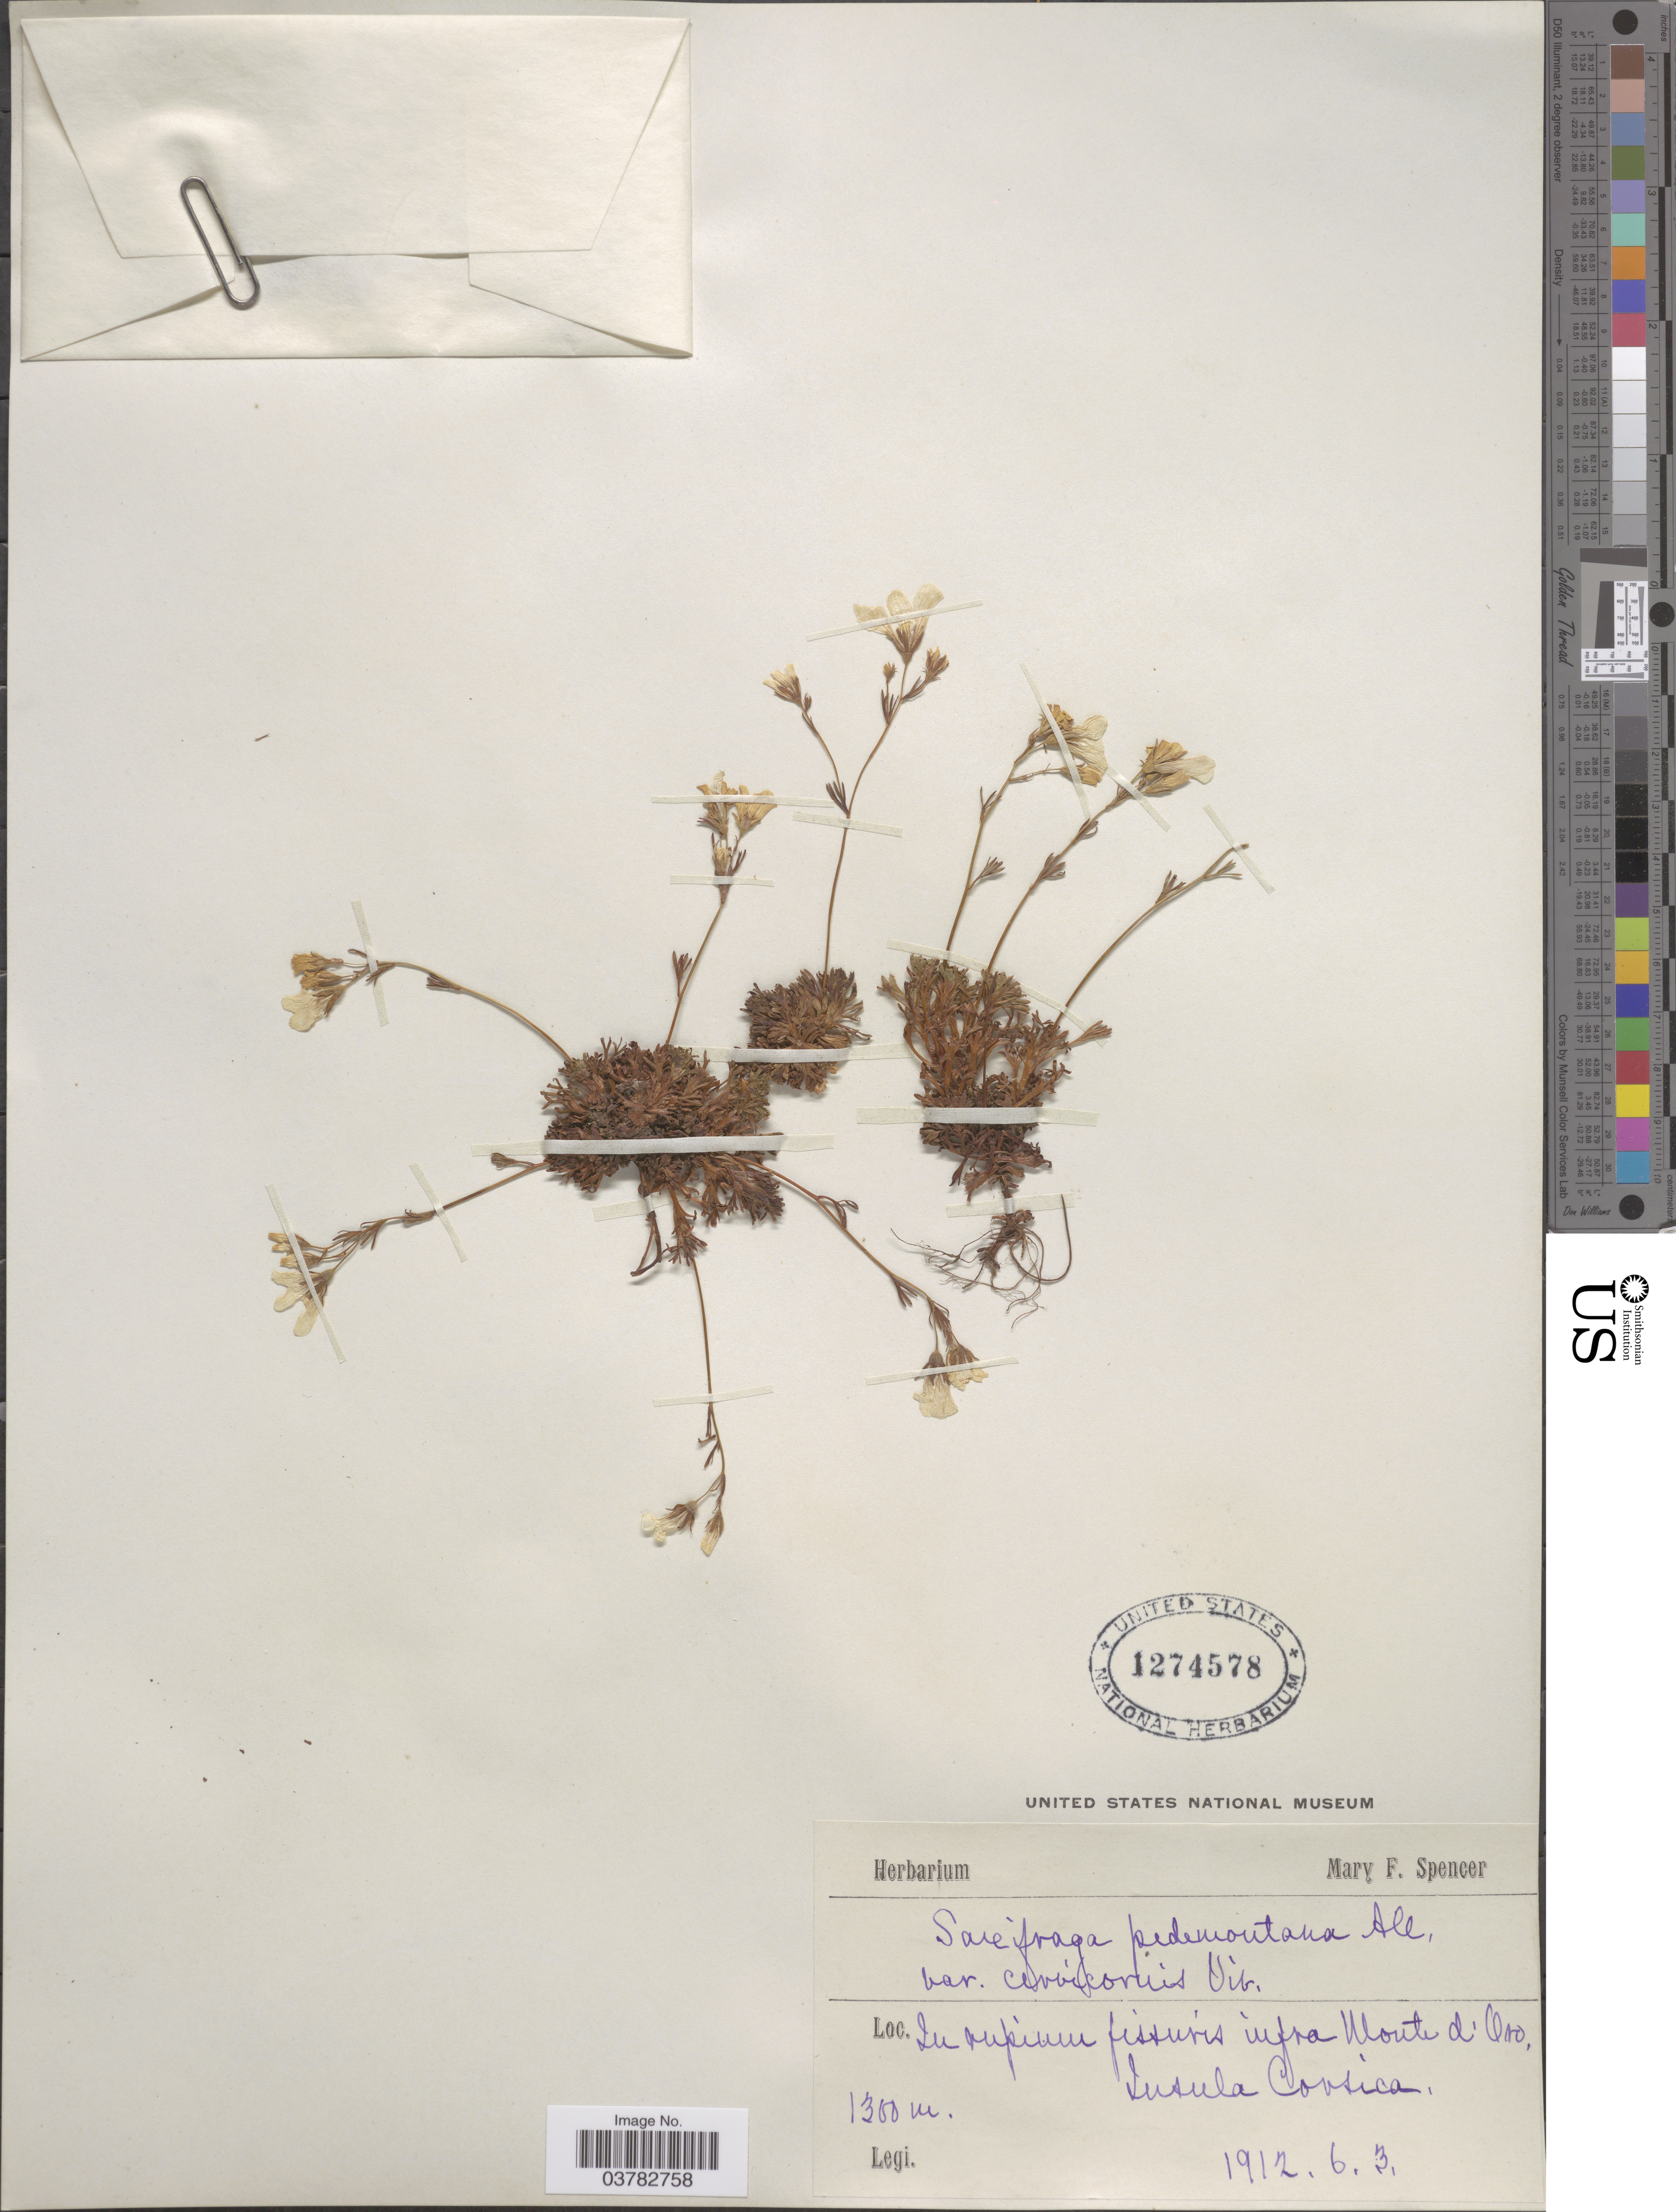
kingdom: Plantae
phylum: Tracheophyta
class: Magnoliopsida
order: Saxifragales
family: Saxifragaceae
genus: Saxifraga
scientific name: Saxifraga pedemontana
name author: All.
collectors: M. Spencer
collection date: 1912-06-03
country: France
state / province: Corsica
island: Corse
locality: In rupium fissuris infra Monte d'Oro. Insula Corsica.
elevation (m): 1300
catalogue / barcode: US 1274578